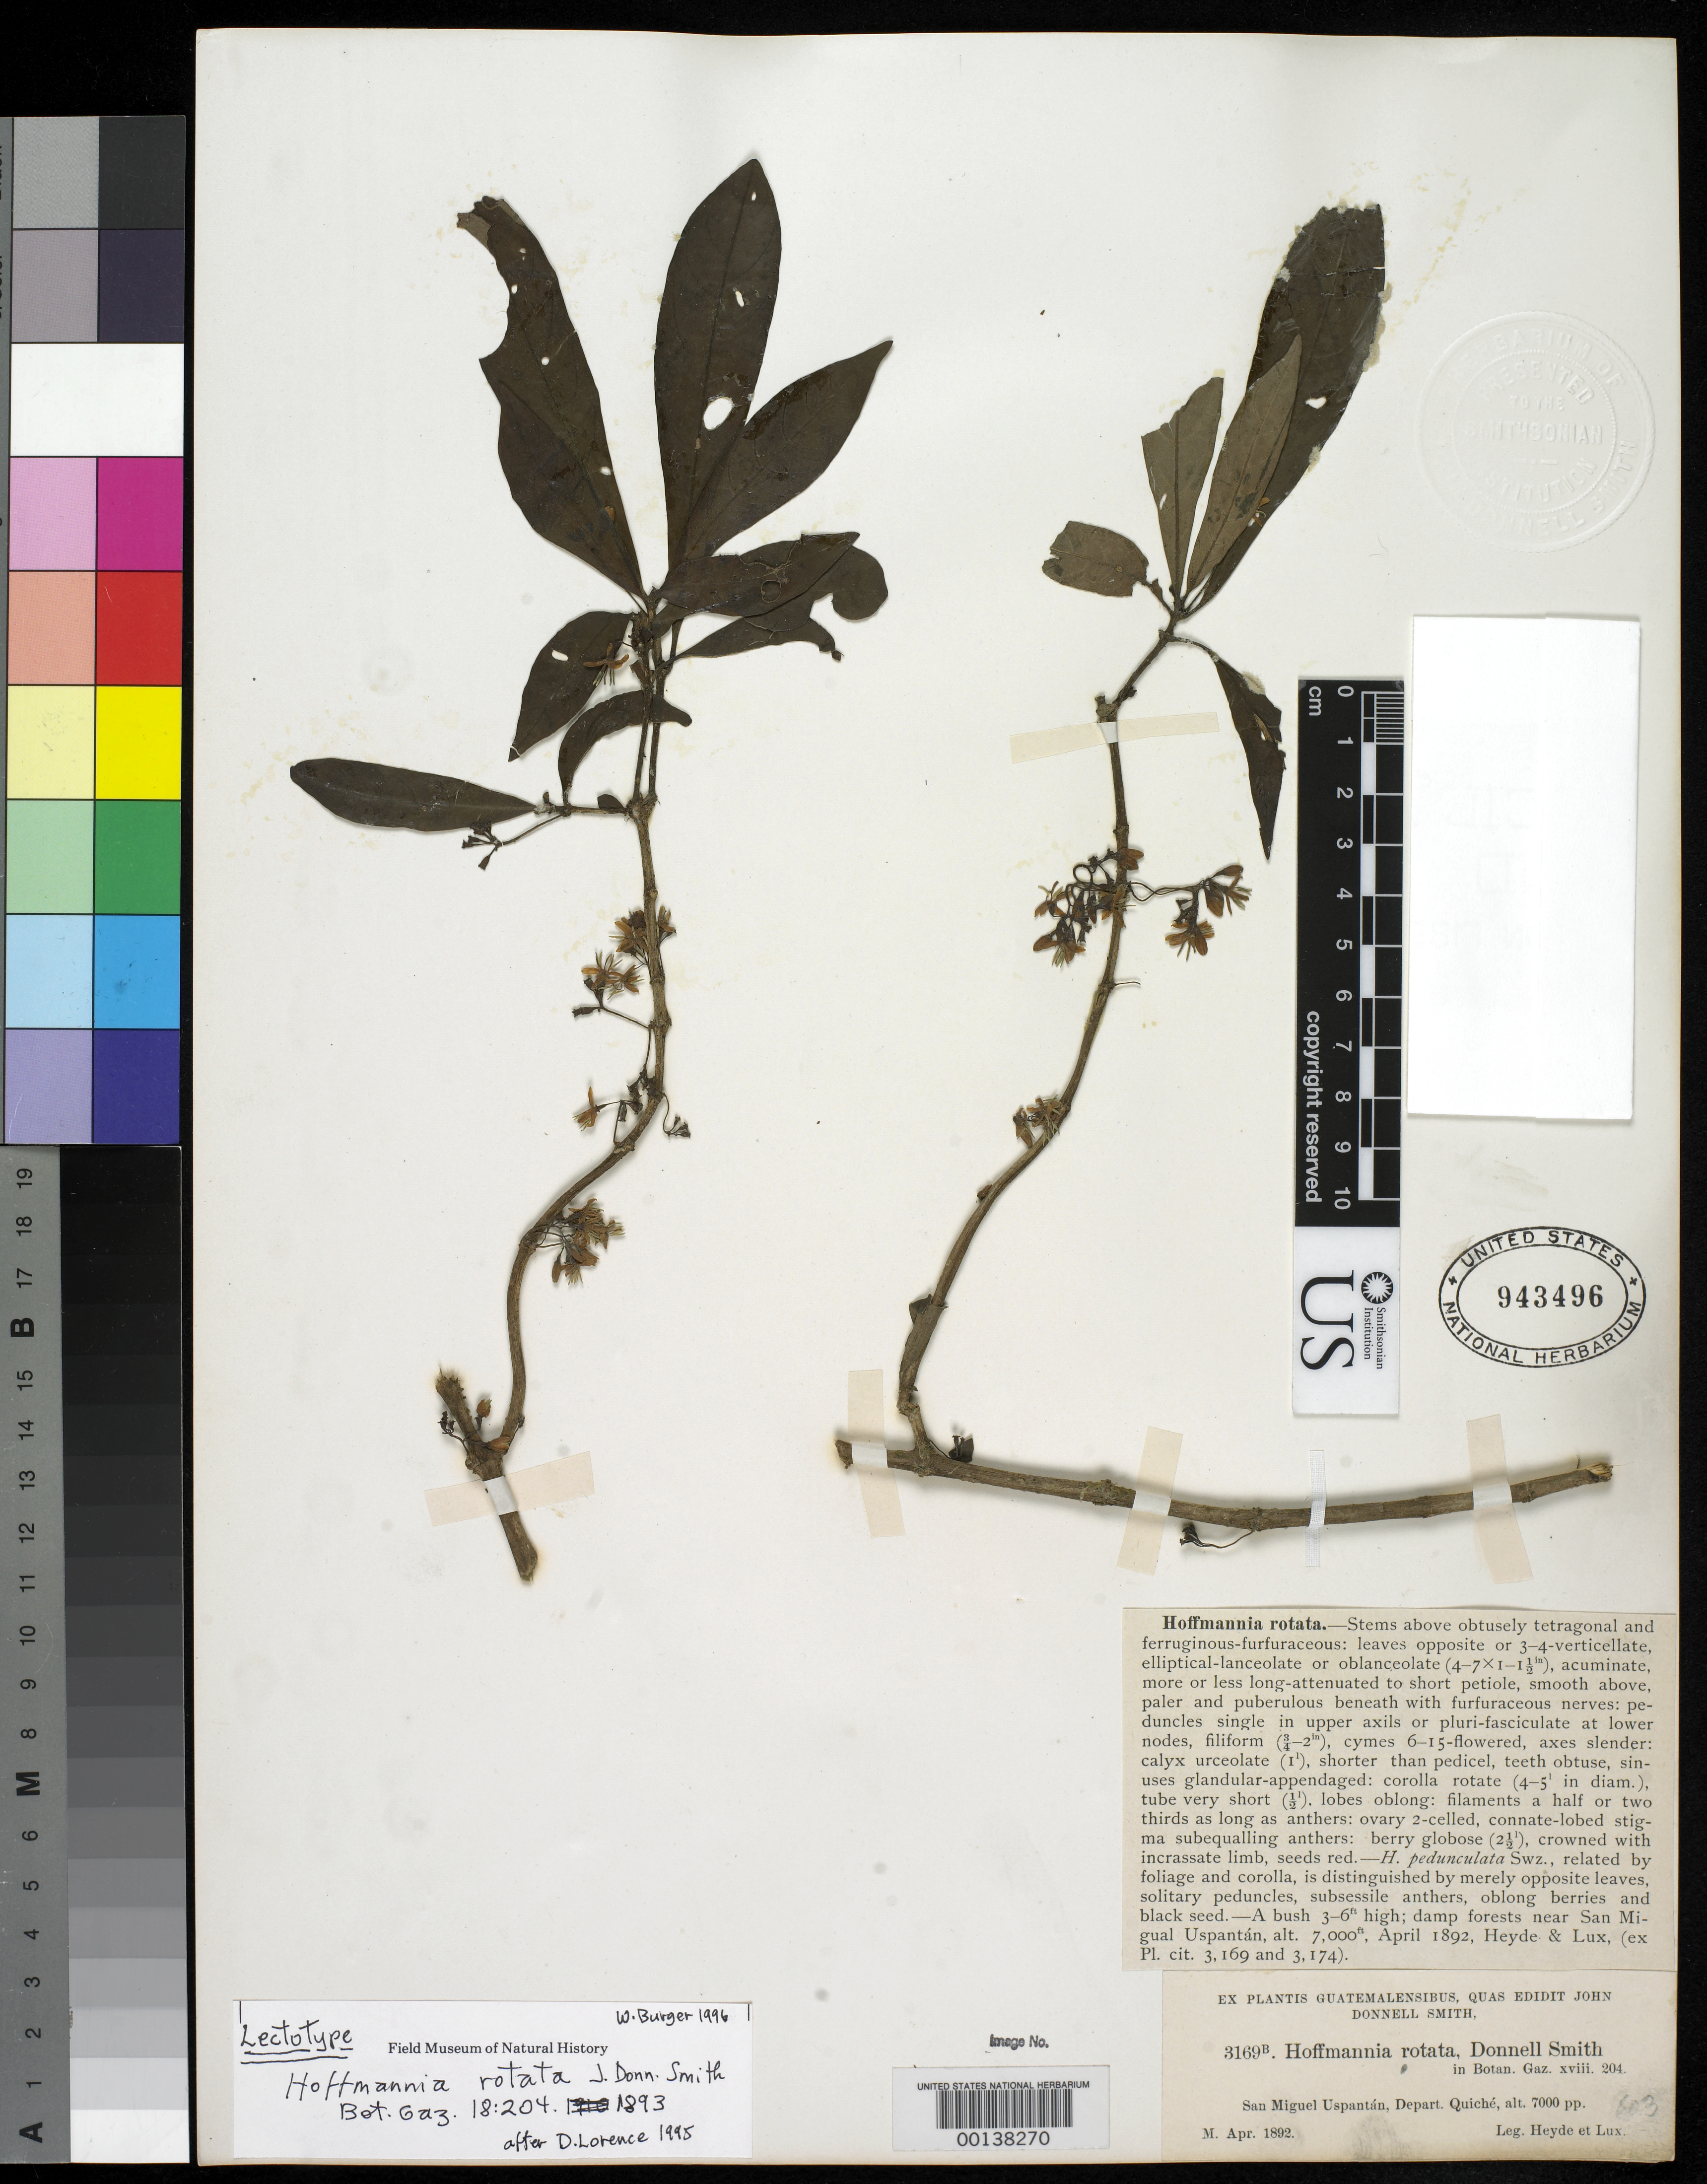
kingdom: Plantae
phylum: Tracheophyta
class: Magnoliopsida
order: Gentianales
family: Rubiaceae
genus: Hoffmannia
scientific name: Hoffmannia rotata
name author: Donn. Sm.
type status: Syntype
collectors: E. T. Heyde & E. Lux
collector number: J.D.S. 3169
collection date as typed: Apr 1892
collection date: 1892-04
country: Guatemala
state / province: El Quiché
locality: San Miguel Uspantán.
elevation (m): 2134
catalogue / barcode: US 943496